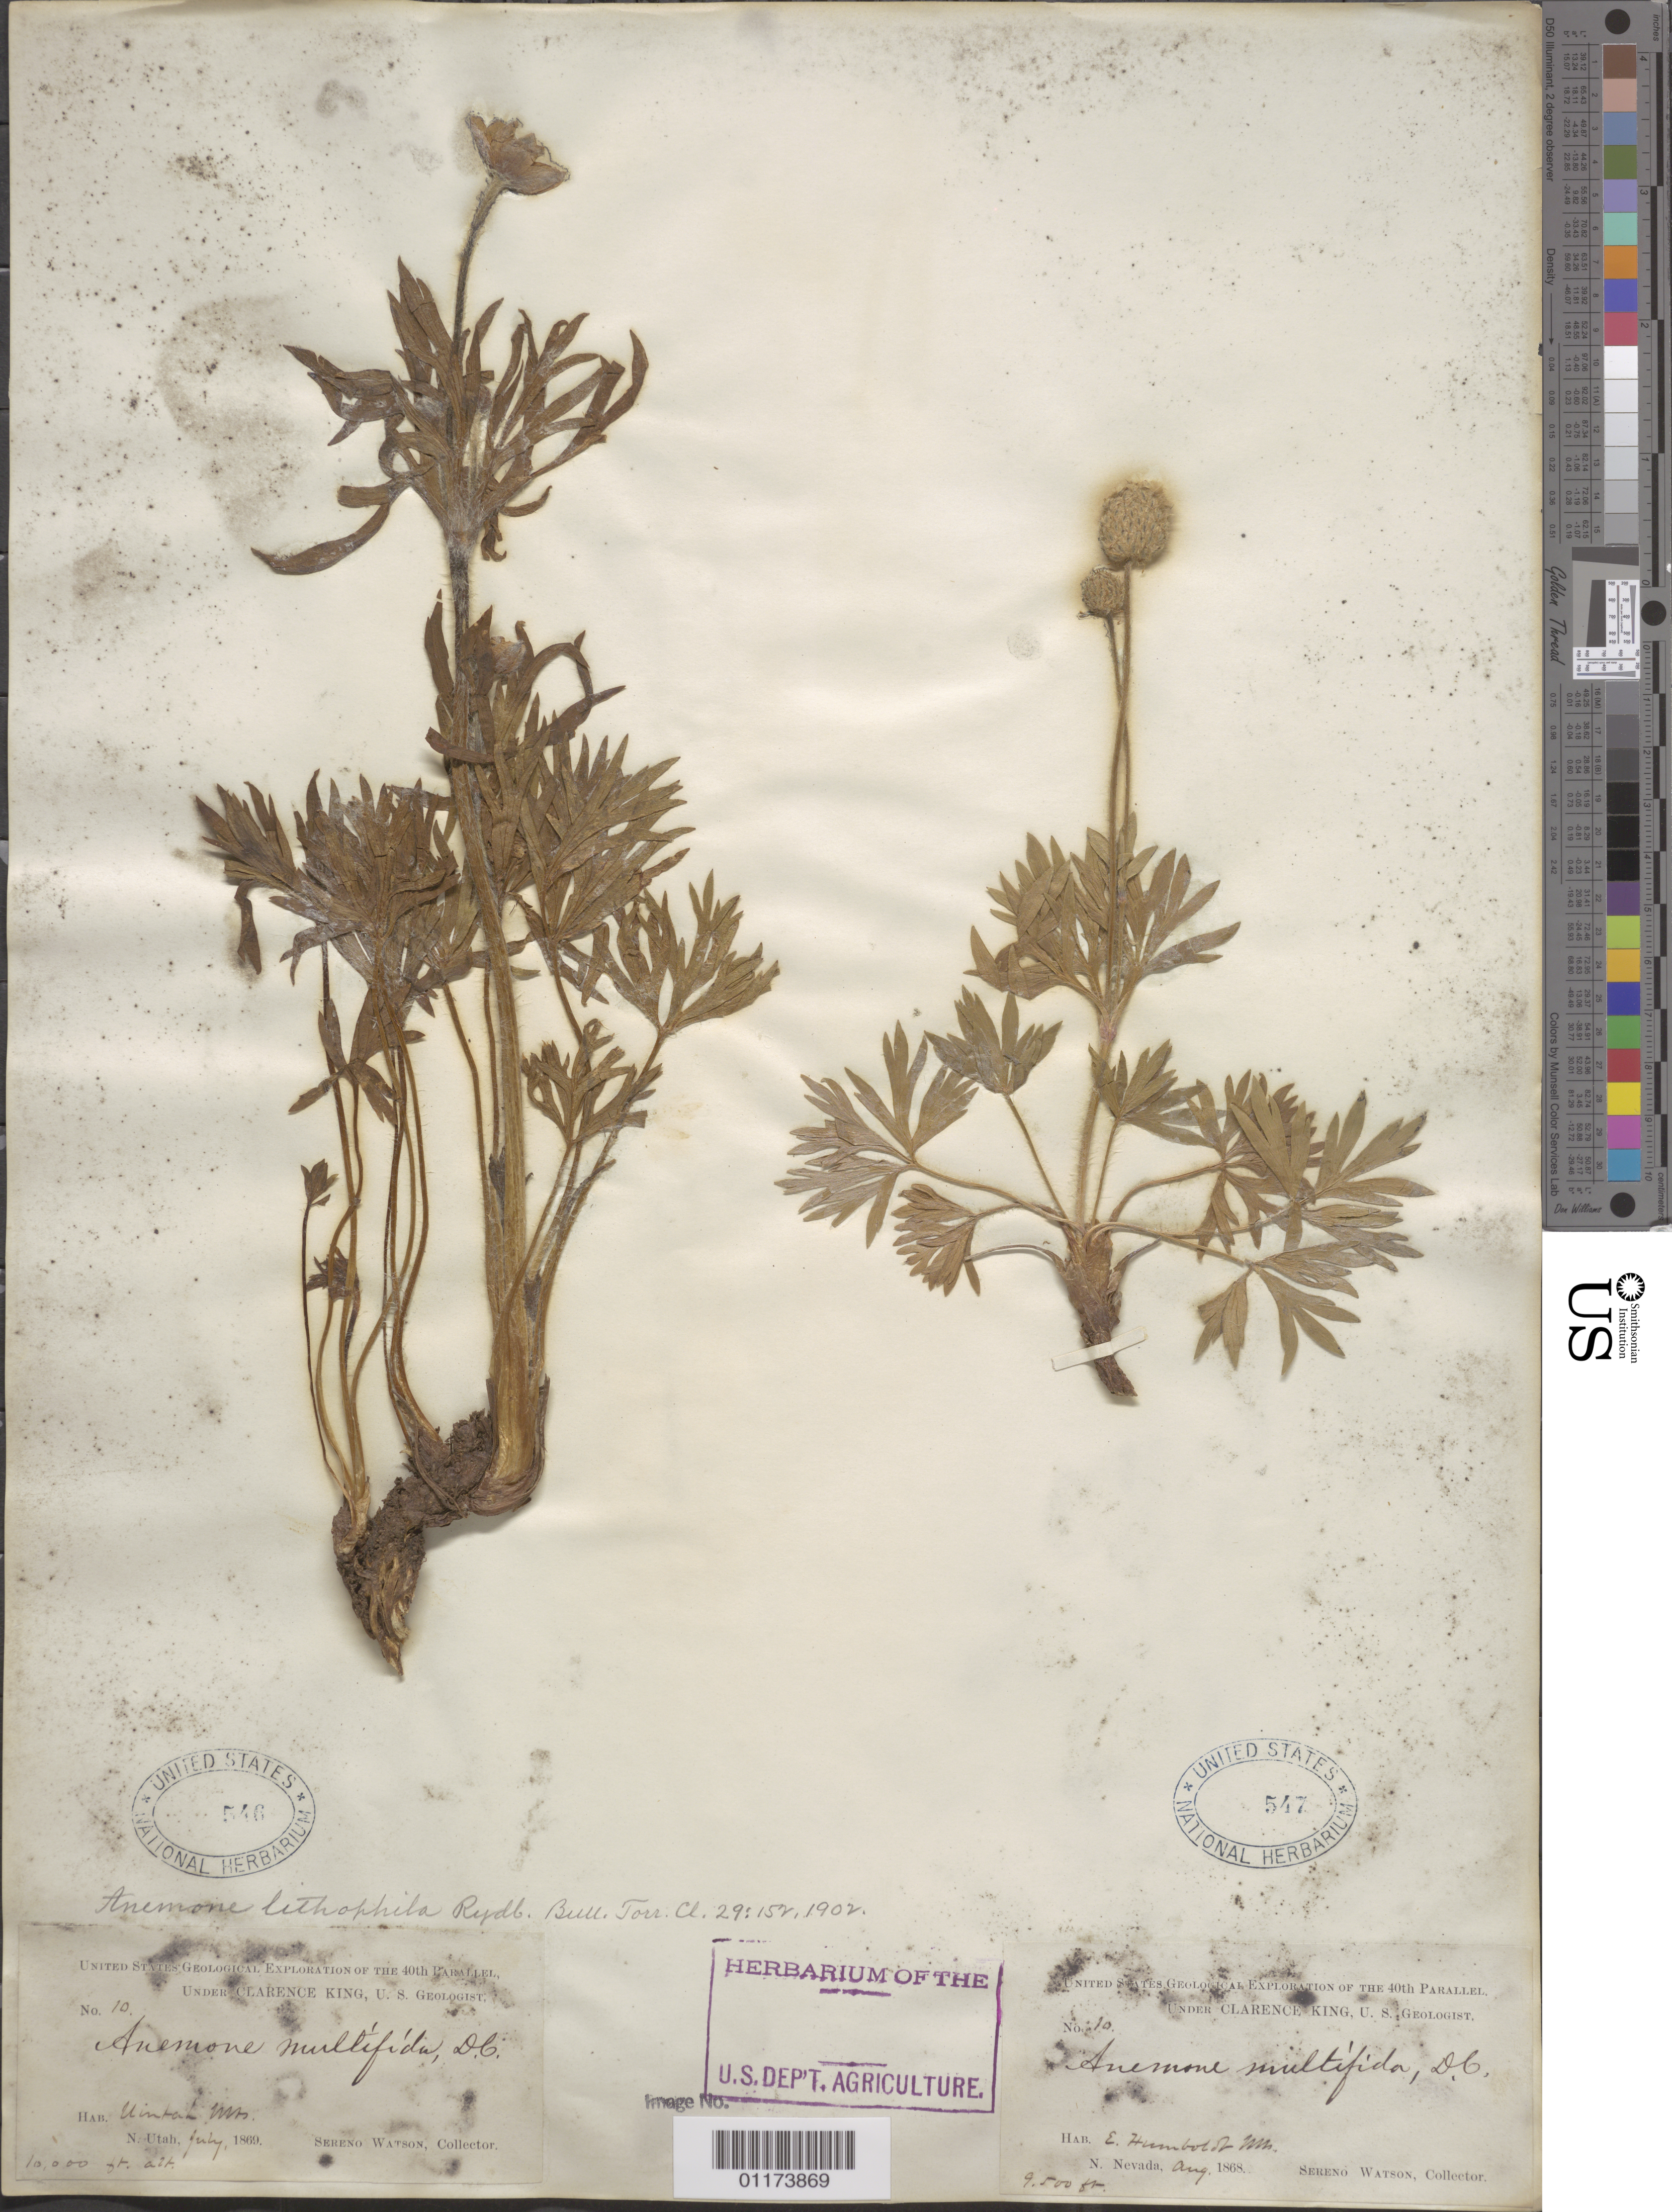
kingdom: Plantae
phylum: Tracheophyta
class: Magnoliopsida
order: Ranunculales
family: Ranunculaceae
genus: Anemone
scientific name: Anemone multifida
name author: Poir.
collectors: S. Watson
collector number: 10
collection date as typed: Aug 1868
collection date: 1868-08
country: United States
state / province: Nevada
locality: East Humboldt Mtns.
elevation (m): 2896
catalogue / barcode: US 547